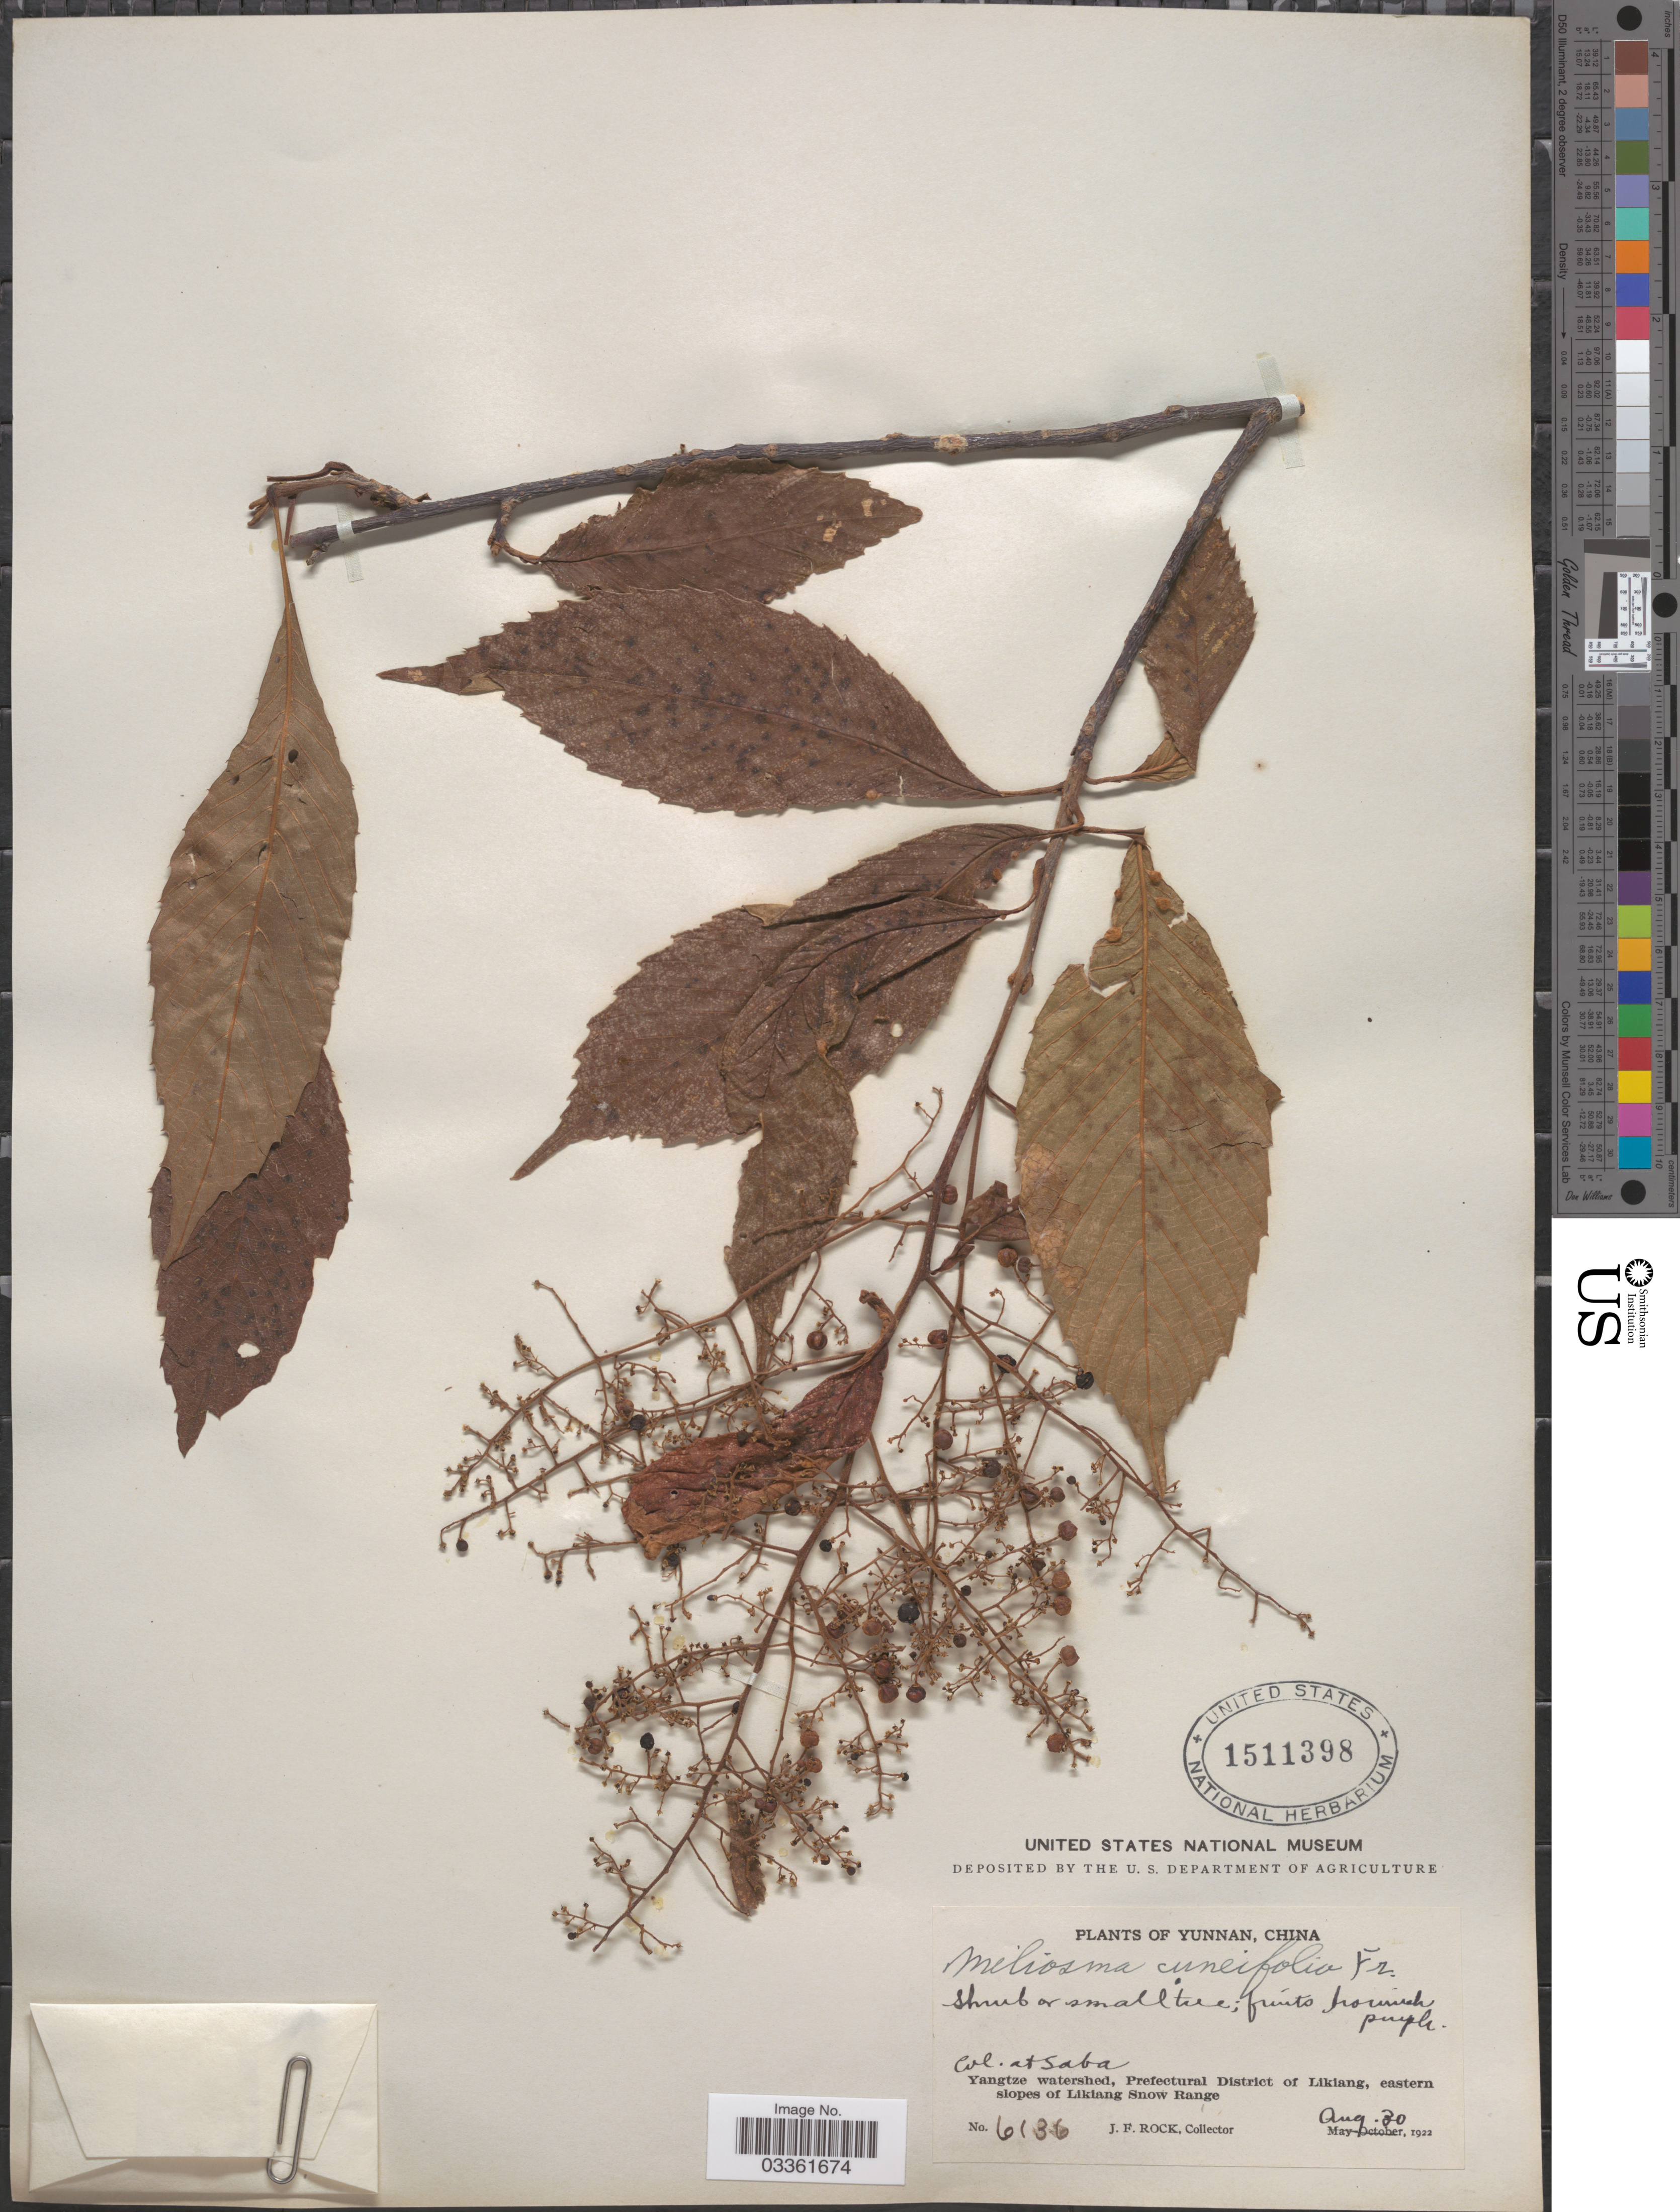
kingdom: Plantae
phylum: Tracheophyta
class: Magnoliopsida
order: Proteales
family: Sabiaceae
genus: Meliosma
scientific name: Meliosma cuneifolia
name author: Franch.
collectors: J. Rock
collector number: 6136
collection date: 1922-08-30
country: China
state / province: Yunnan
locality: At Saba. Yangtze watershed, Prefectural District of Likiang, eastern slopes of Likiang Snow Range.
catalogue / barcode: US 1511398